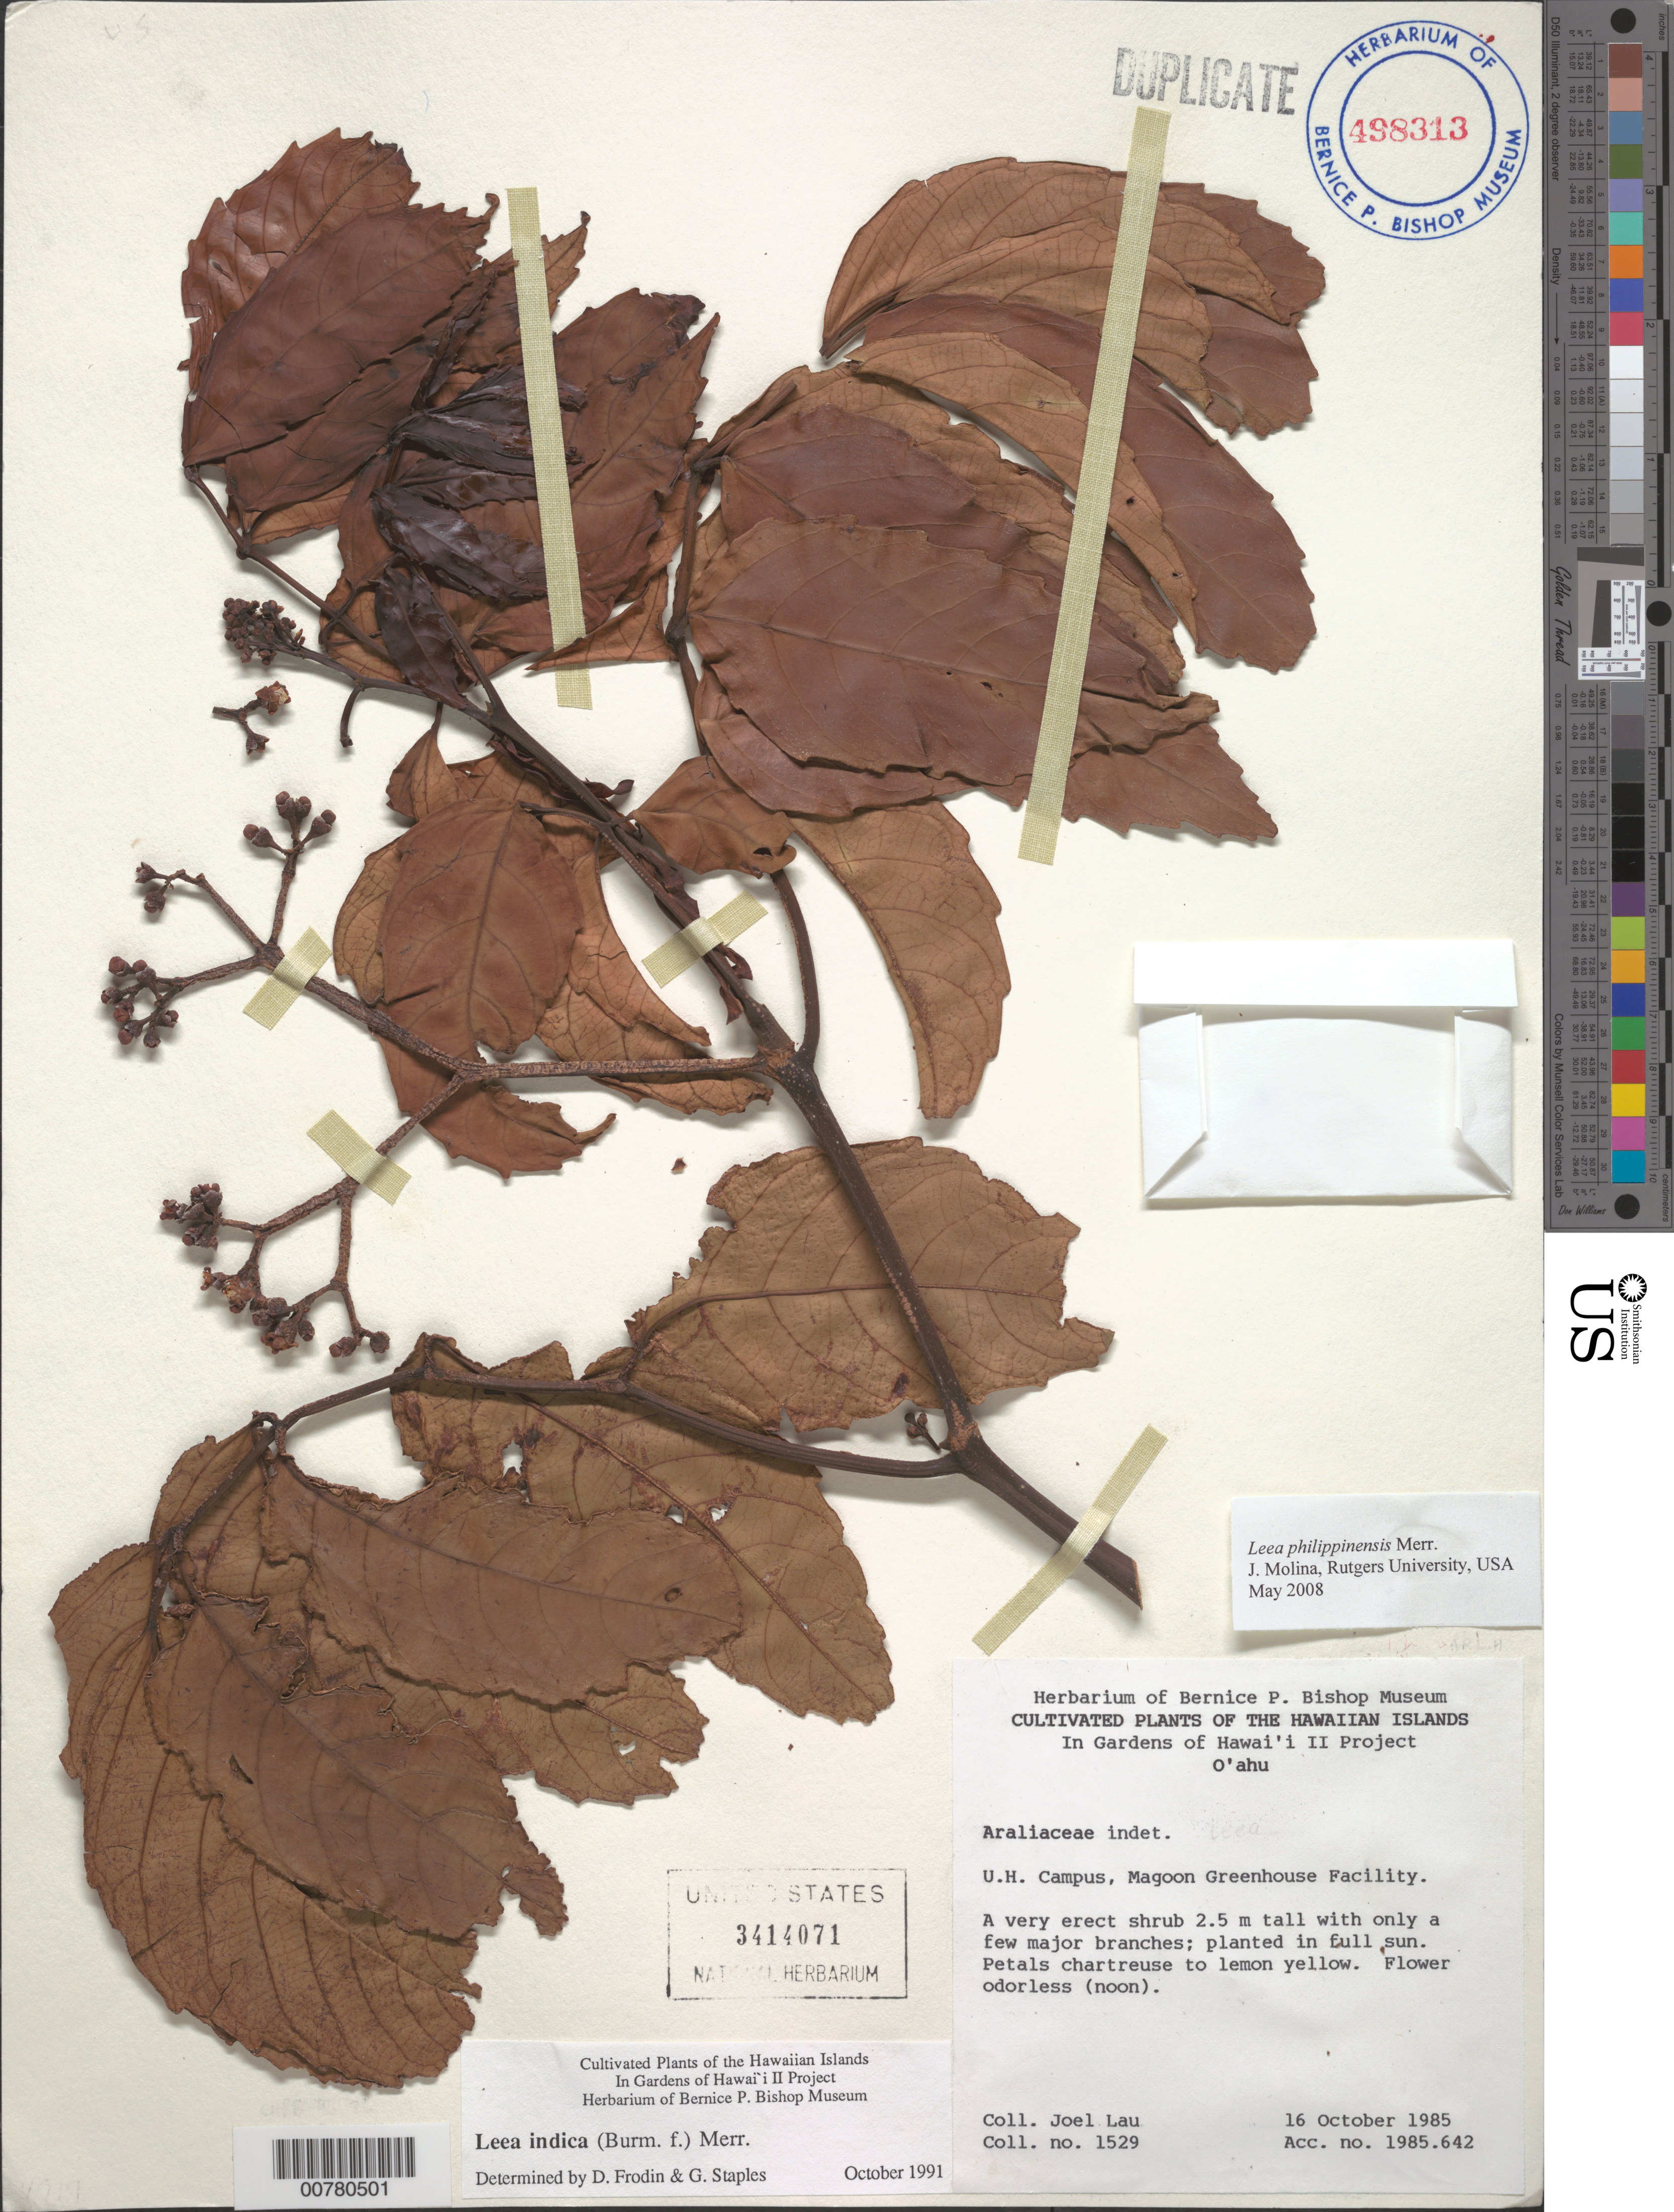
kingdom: Plantae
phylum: Tracheophyta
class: Magnoliopsida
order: Vitales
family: Vitaceae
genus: Leea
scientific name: Leea philippinensis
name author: Merr.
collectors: J. Lau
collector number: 1529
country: United States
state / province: Hawaii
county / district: Honolulu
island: Oahu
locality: UH Campus, Magoon Greenhouse Facility.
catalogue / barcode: US 3414071